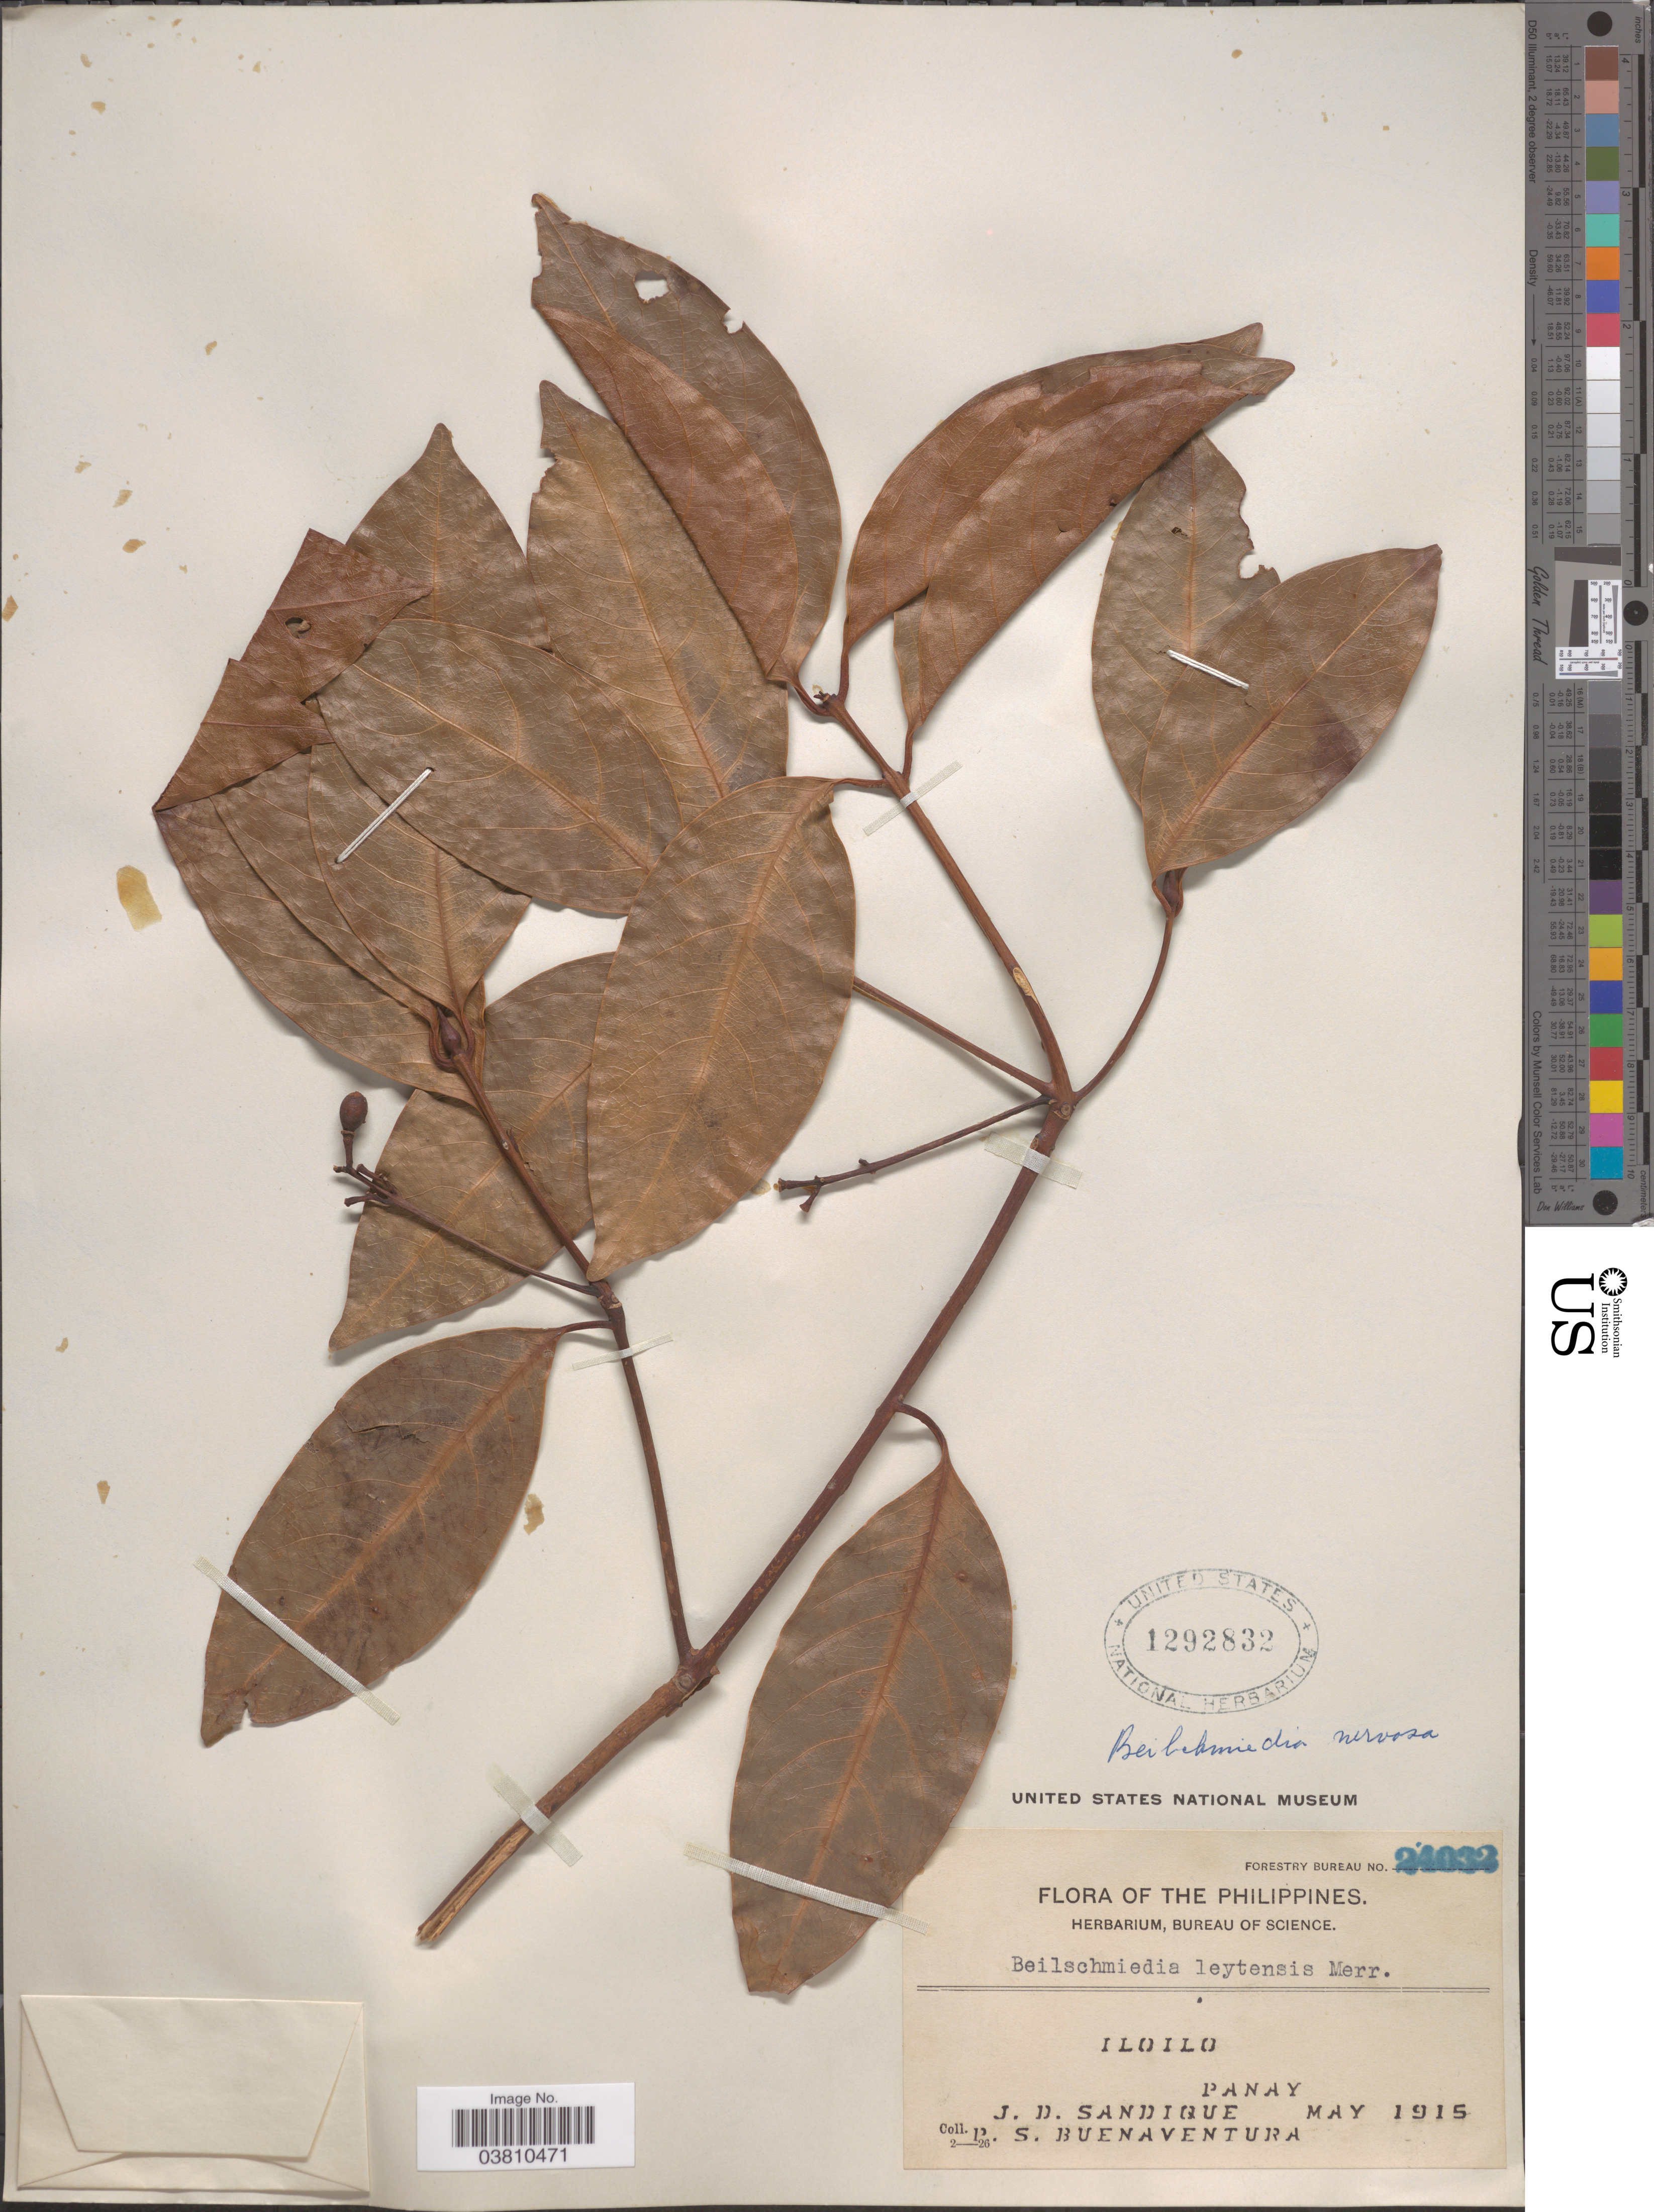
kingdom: Plantae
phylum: Tracheophyta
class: Magnoliopsida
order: Laurales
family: Lauraceae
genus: Beilschmiedia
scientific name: Beilschmiedia nervosa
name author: (Elmer) Merr.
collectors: J. Sandique & J. Buenaventura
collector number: Forestry Bureau 24032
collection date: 1915-05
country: Philippines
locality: Iloilo, Panay.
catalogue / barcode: US 1292832